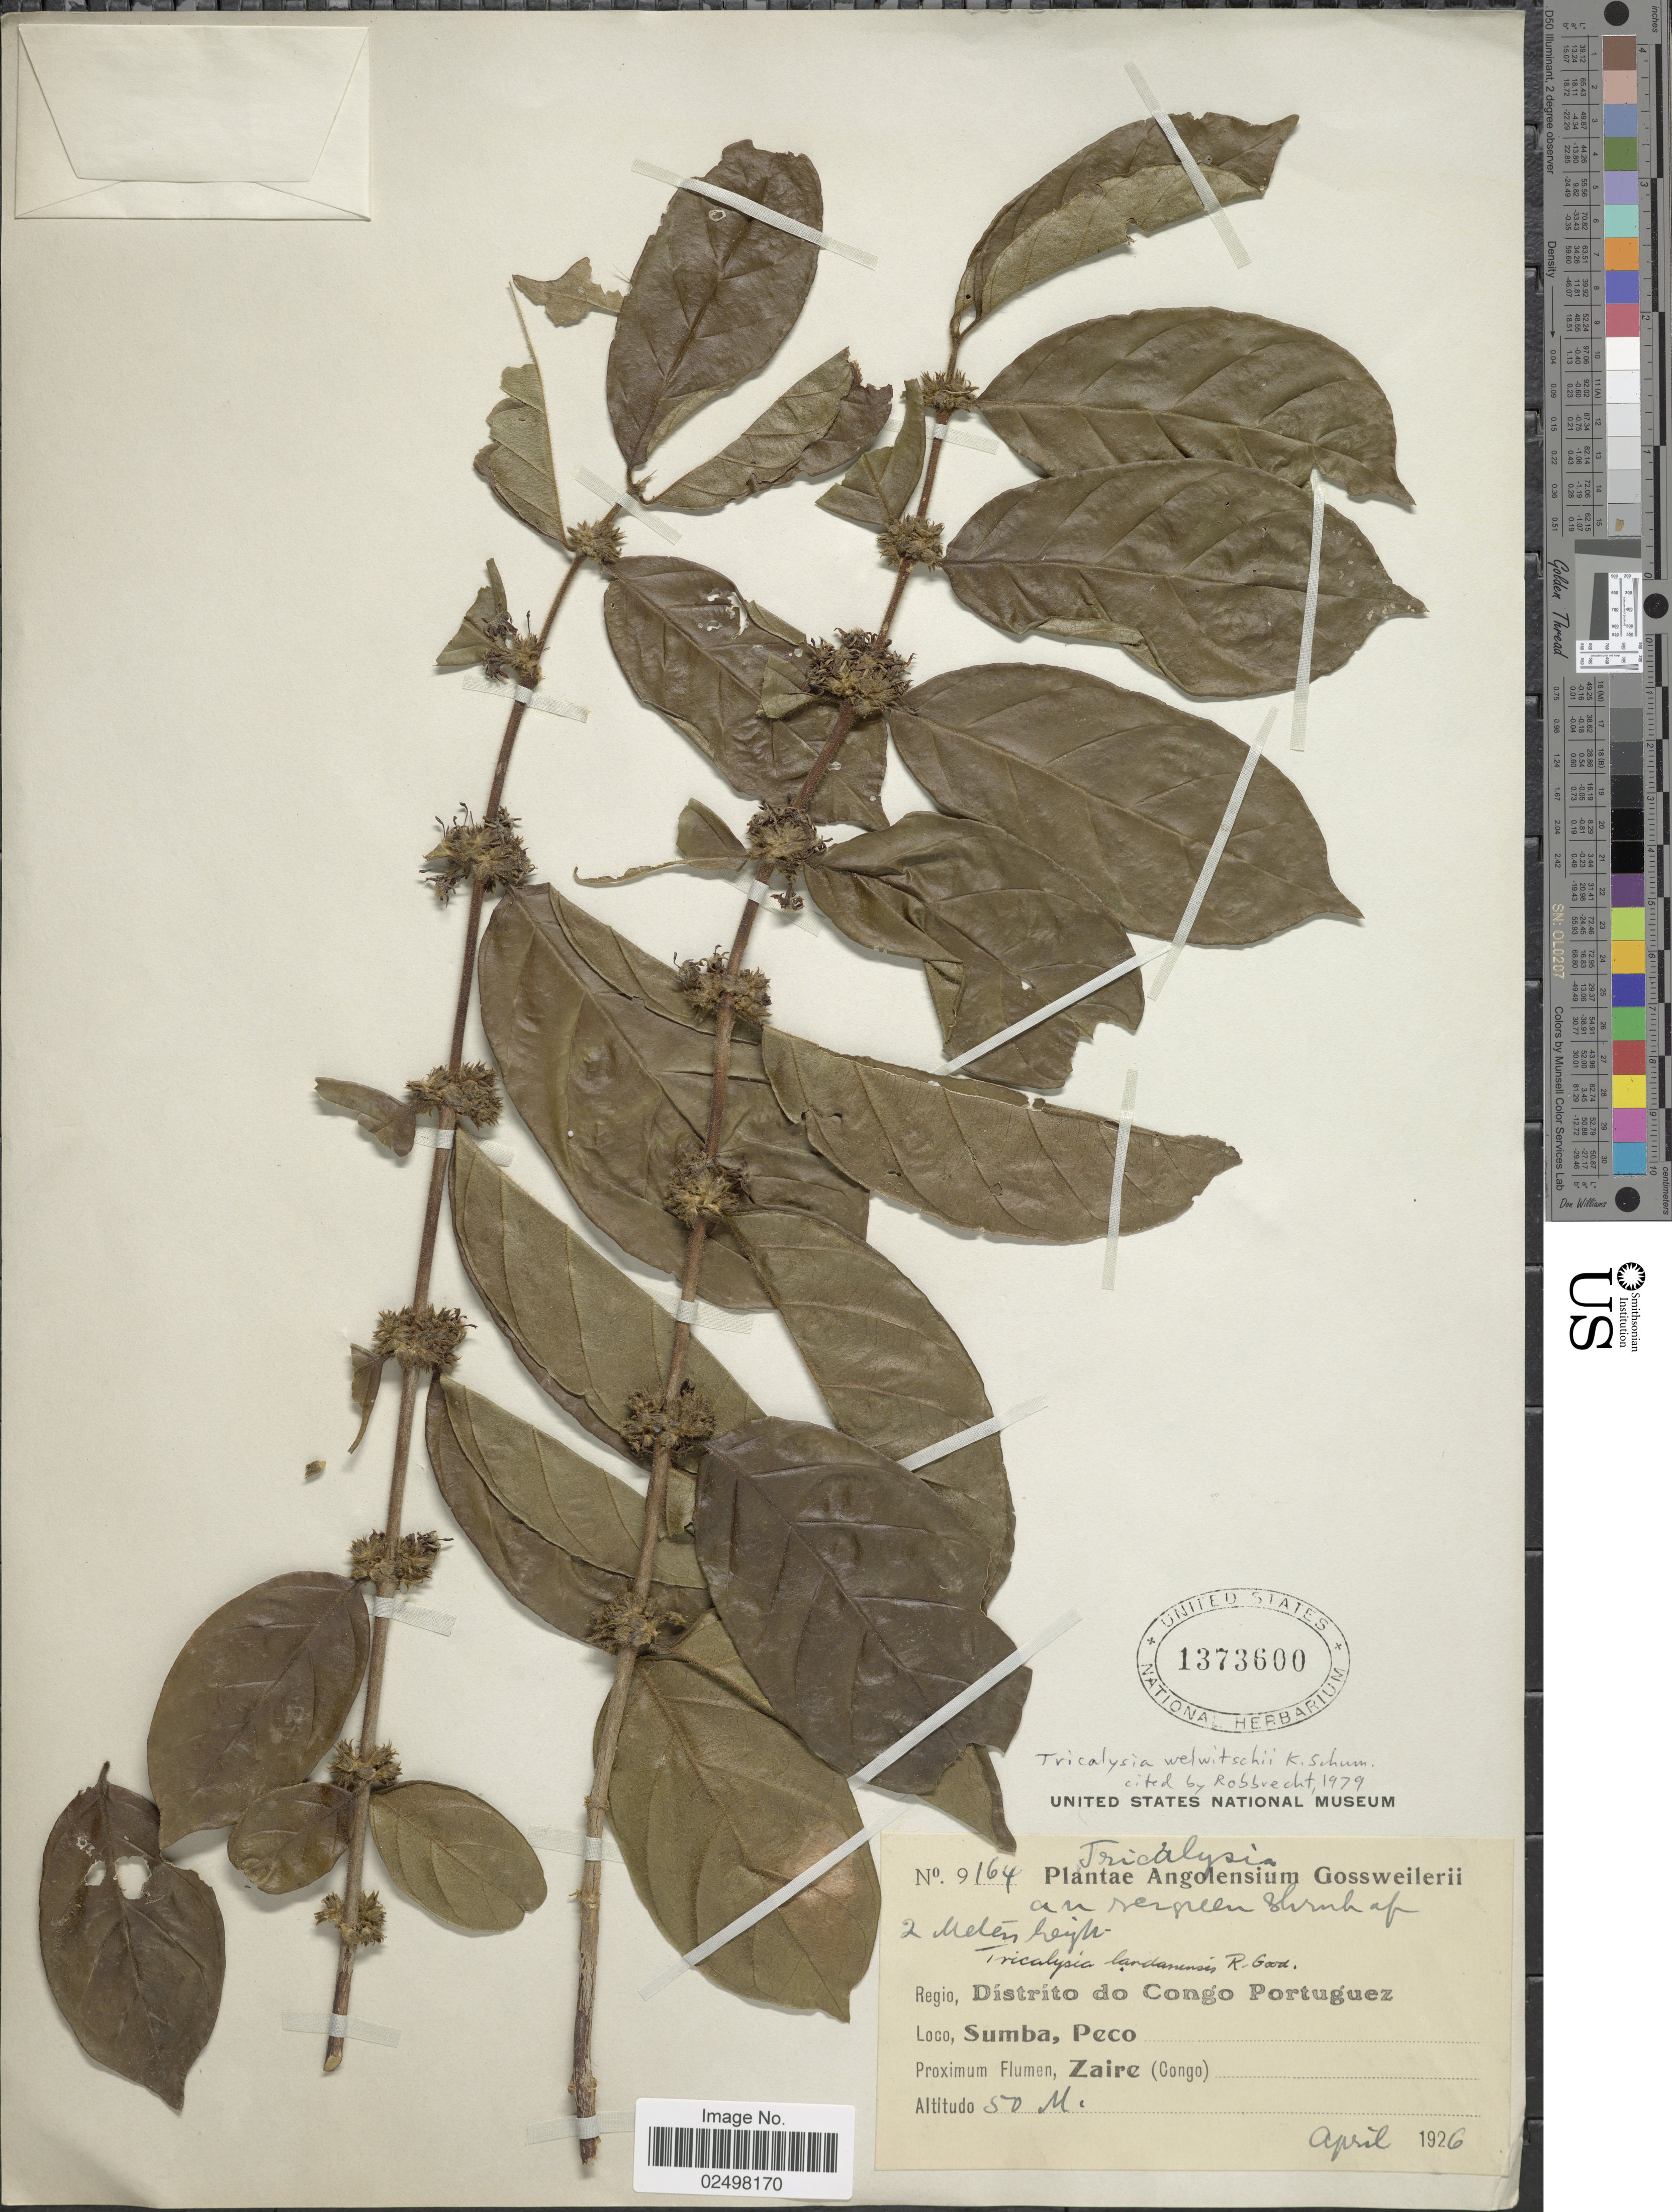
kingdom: Plantae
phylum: Tracheophyta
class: Magnoliopsida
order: Gentianales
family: Rubiaceae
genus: Tricalysia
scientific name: Tricalysia welwitschii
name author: K. Schum.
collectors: -. Gossweiler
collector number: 9164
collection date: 1926-04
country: Angola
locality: Regio Distrito do Congo Portuguez, Sumba, Peco, Zaire (Congo)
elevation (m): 50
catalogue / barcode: US 1373600